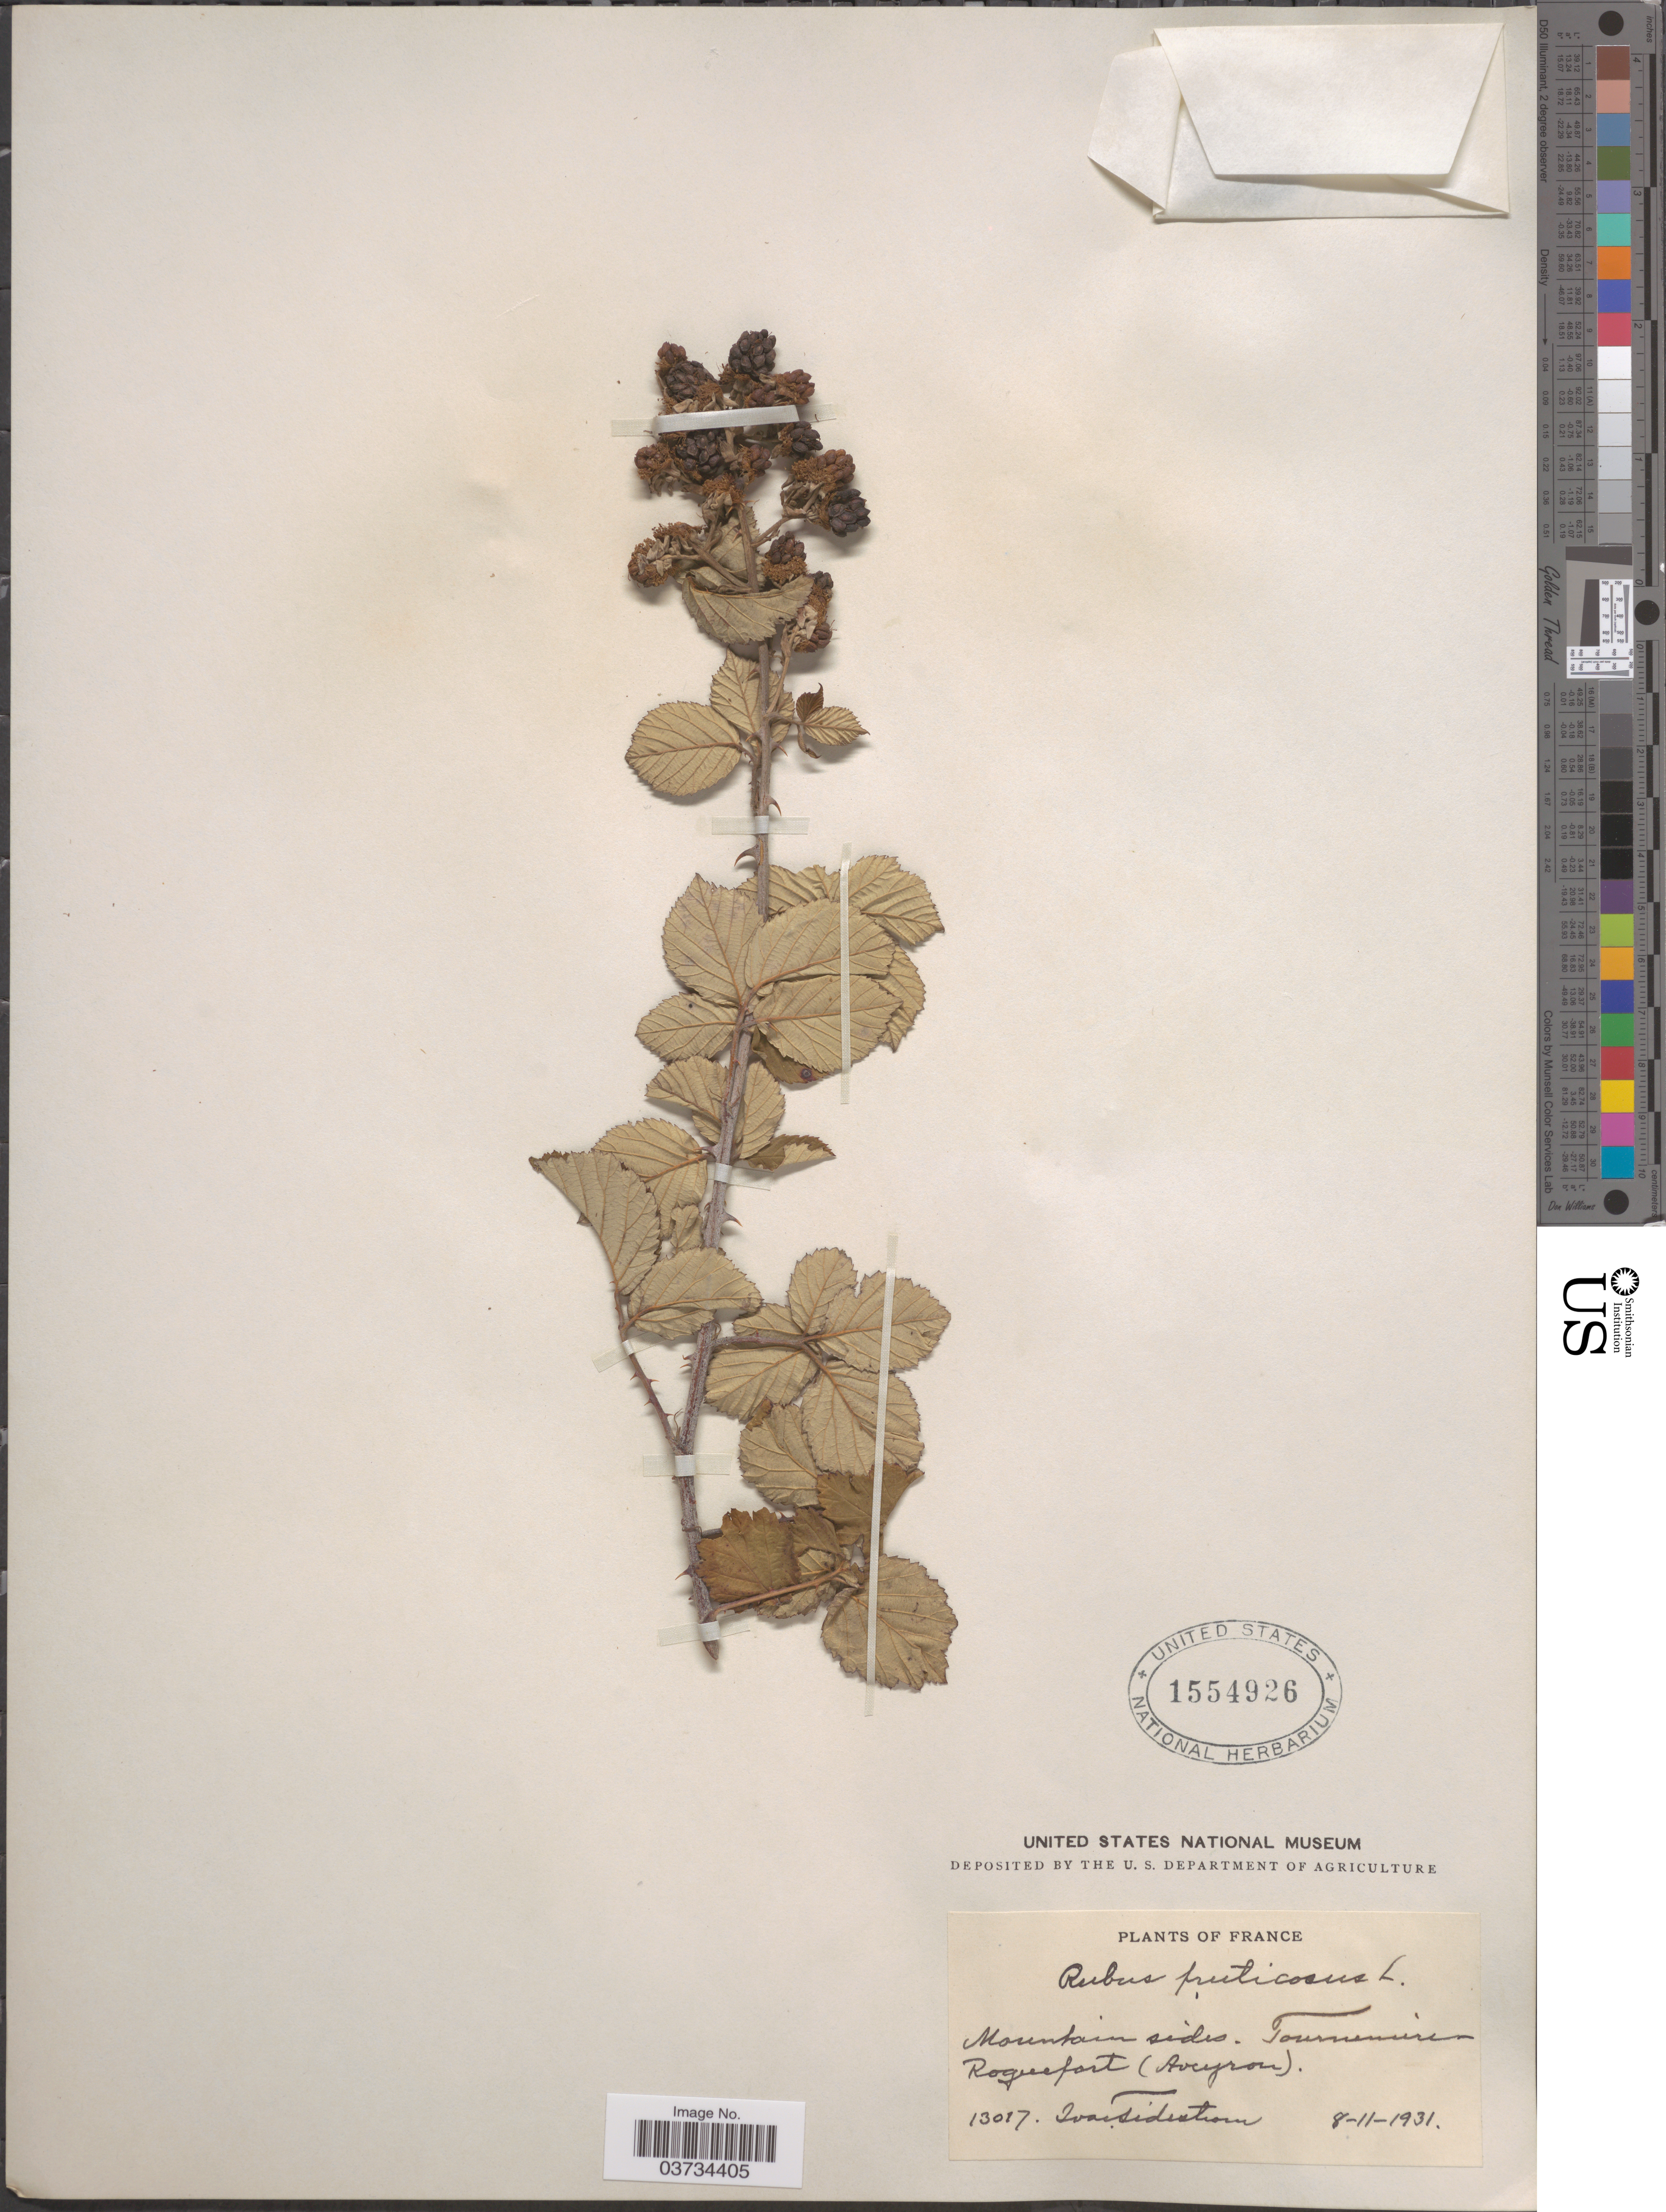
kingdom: Plantae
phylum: Tracheophyta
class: Magnoliopsida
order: Rosales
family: Rosaceae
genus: Rubus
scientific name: Rubus fruticosus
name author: L.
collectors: I. F. Tidestrom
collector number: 13017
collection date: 1931-11-08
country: France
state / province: Occitanie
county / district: Aveyron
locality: Mountain sides. Tournemiren, Roquefort (Aveyron).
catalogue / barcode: US 1554926